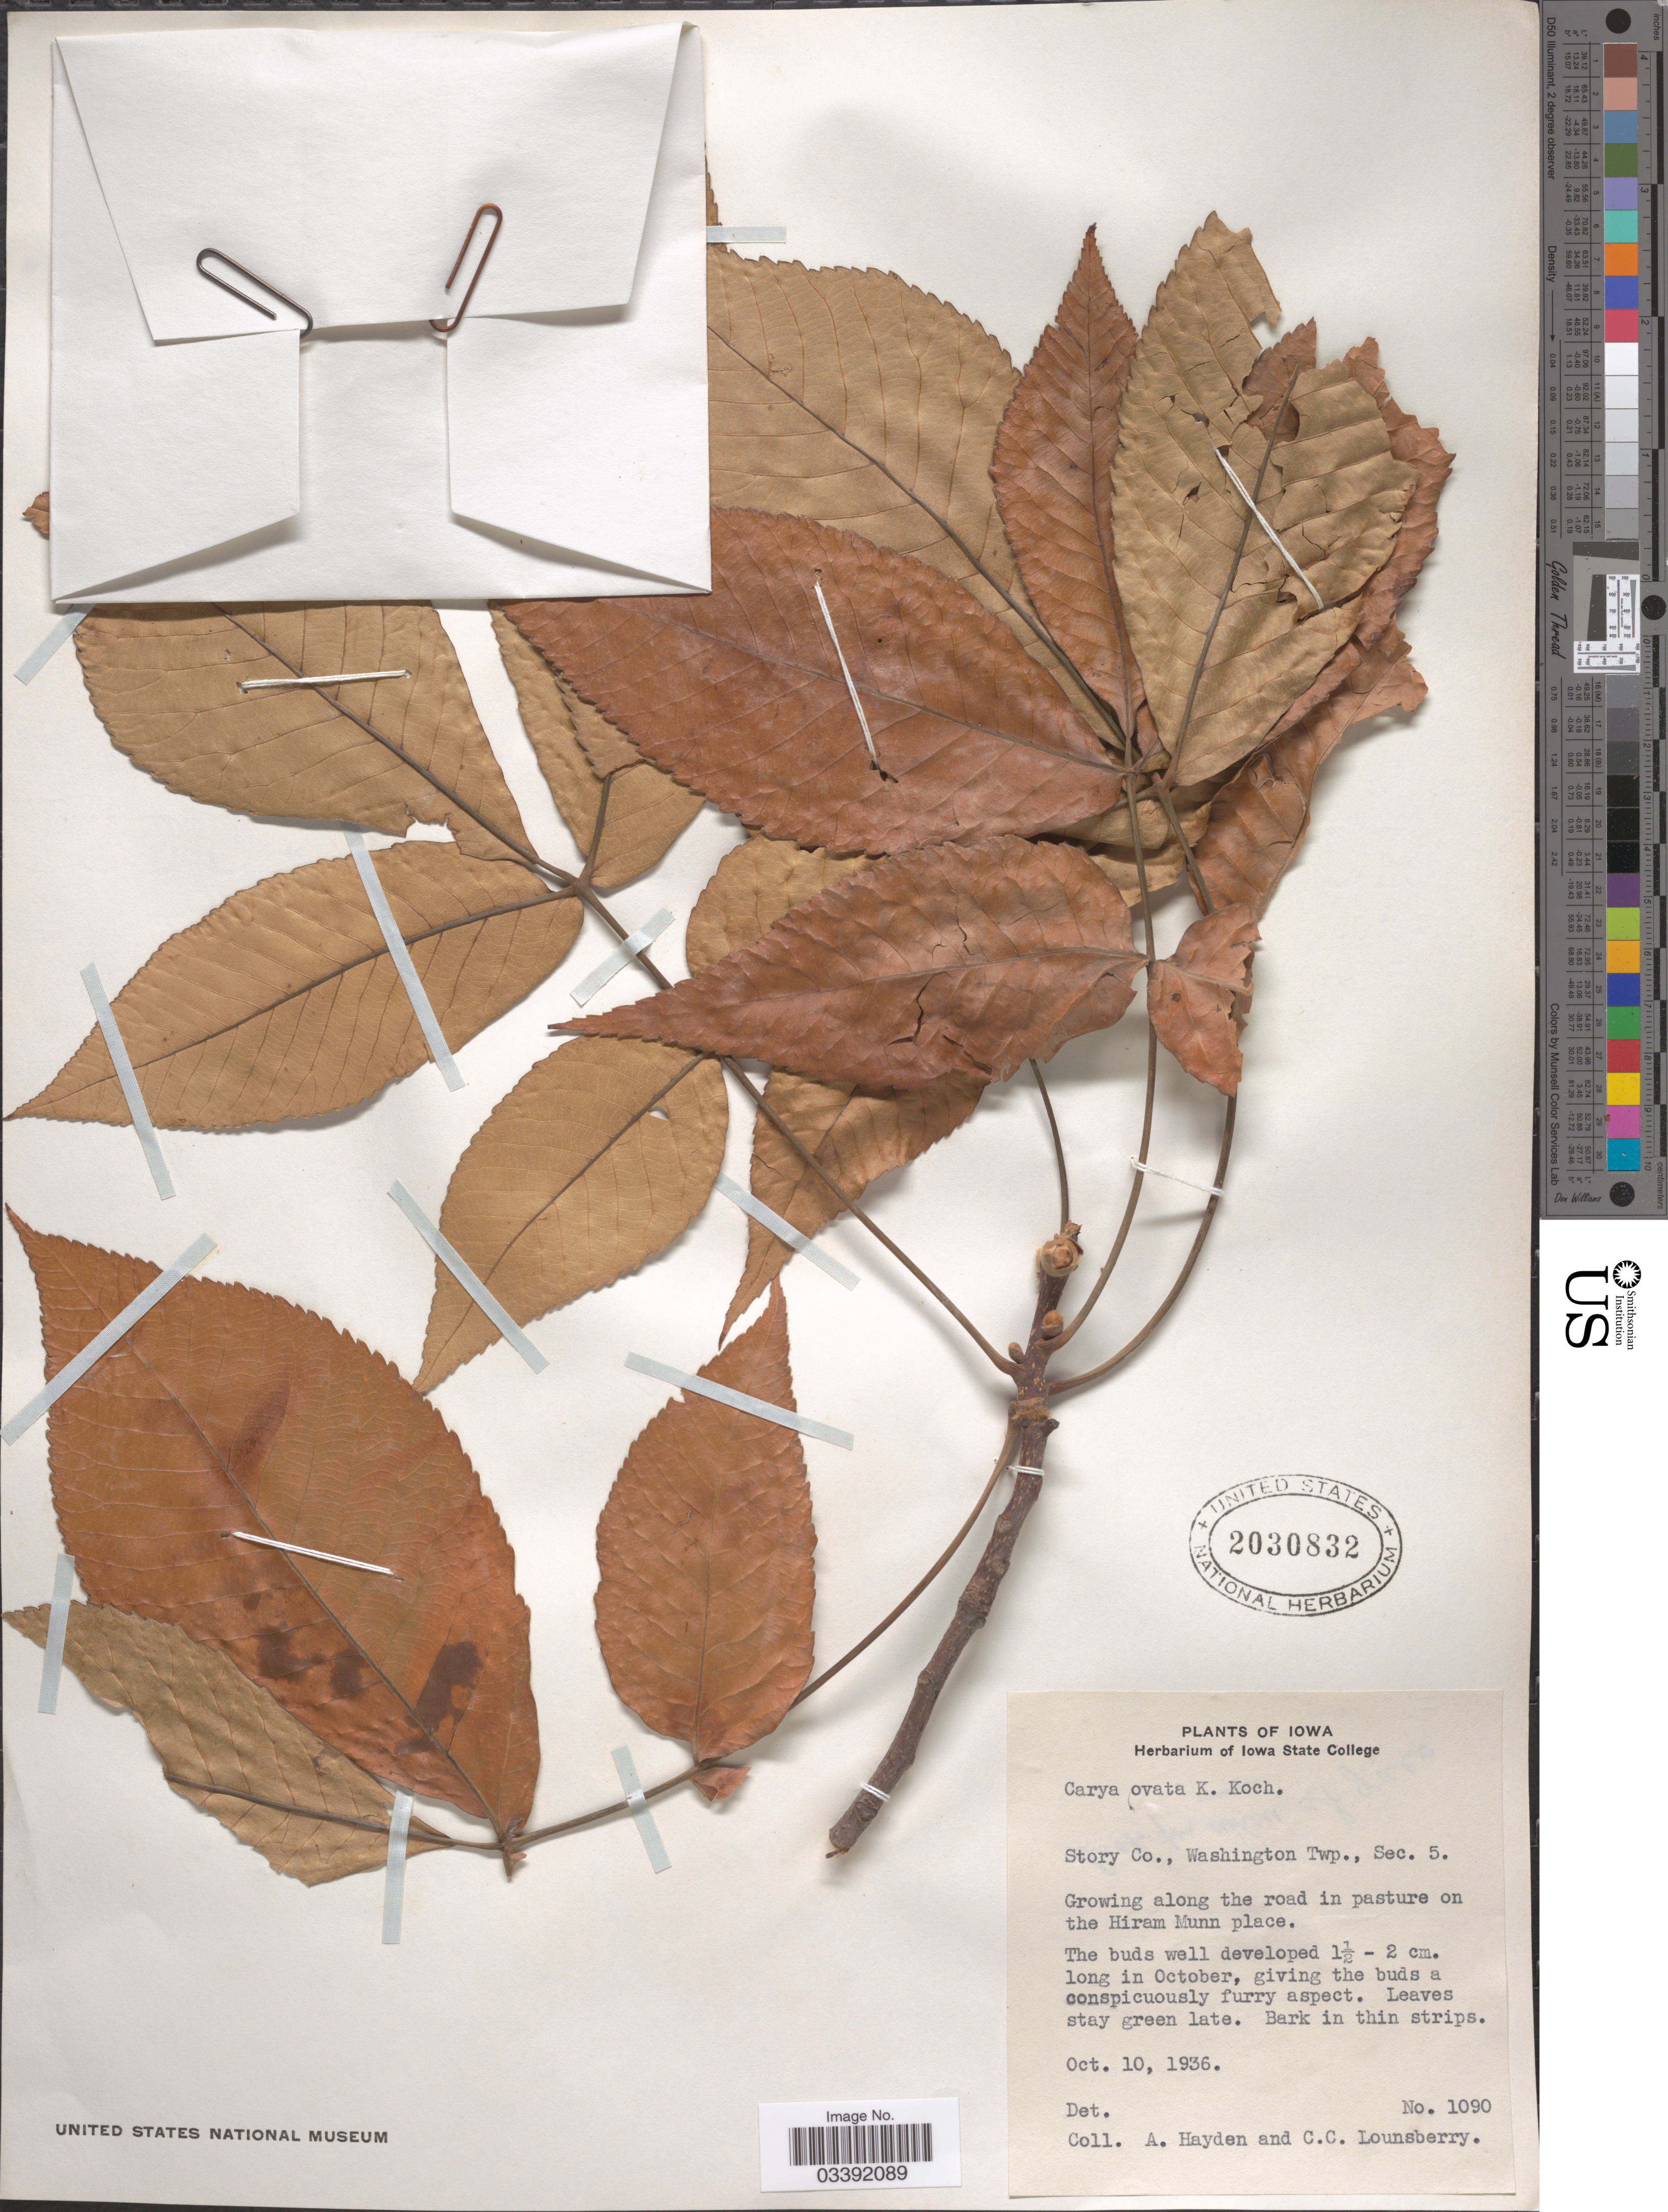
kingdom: Plantae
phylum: Tracheophyta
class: Magnoliopsida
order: Fagales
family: Juglandaceae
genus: Carya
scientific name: Carya ovata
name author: (Mill.) K. Koch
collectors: Ada Hayden & C. Lounsberry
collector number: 1090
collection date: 1936-10-10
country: United States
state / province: Iowa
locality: Story Co., Washington Twp., Sec. 5. Growing along the road in pasture on the Hiram Munn place.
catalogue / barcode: US 2030832